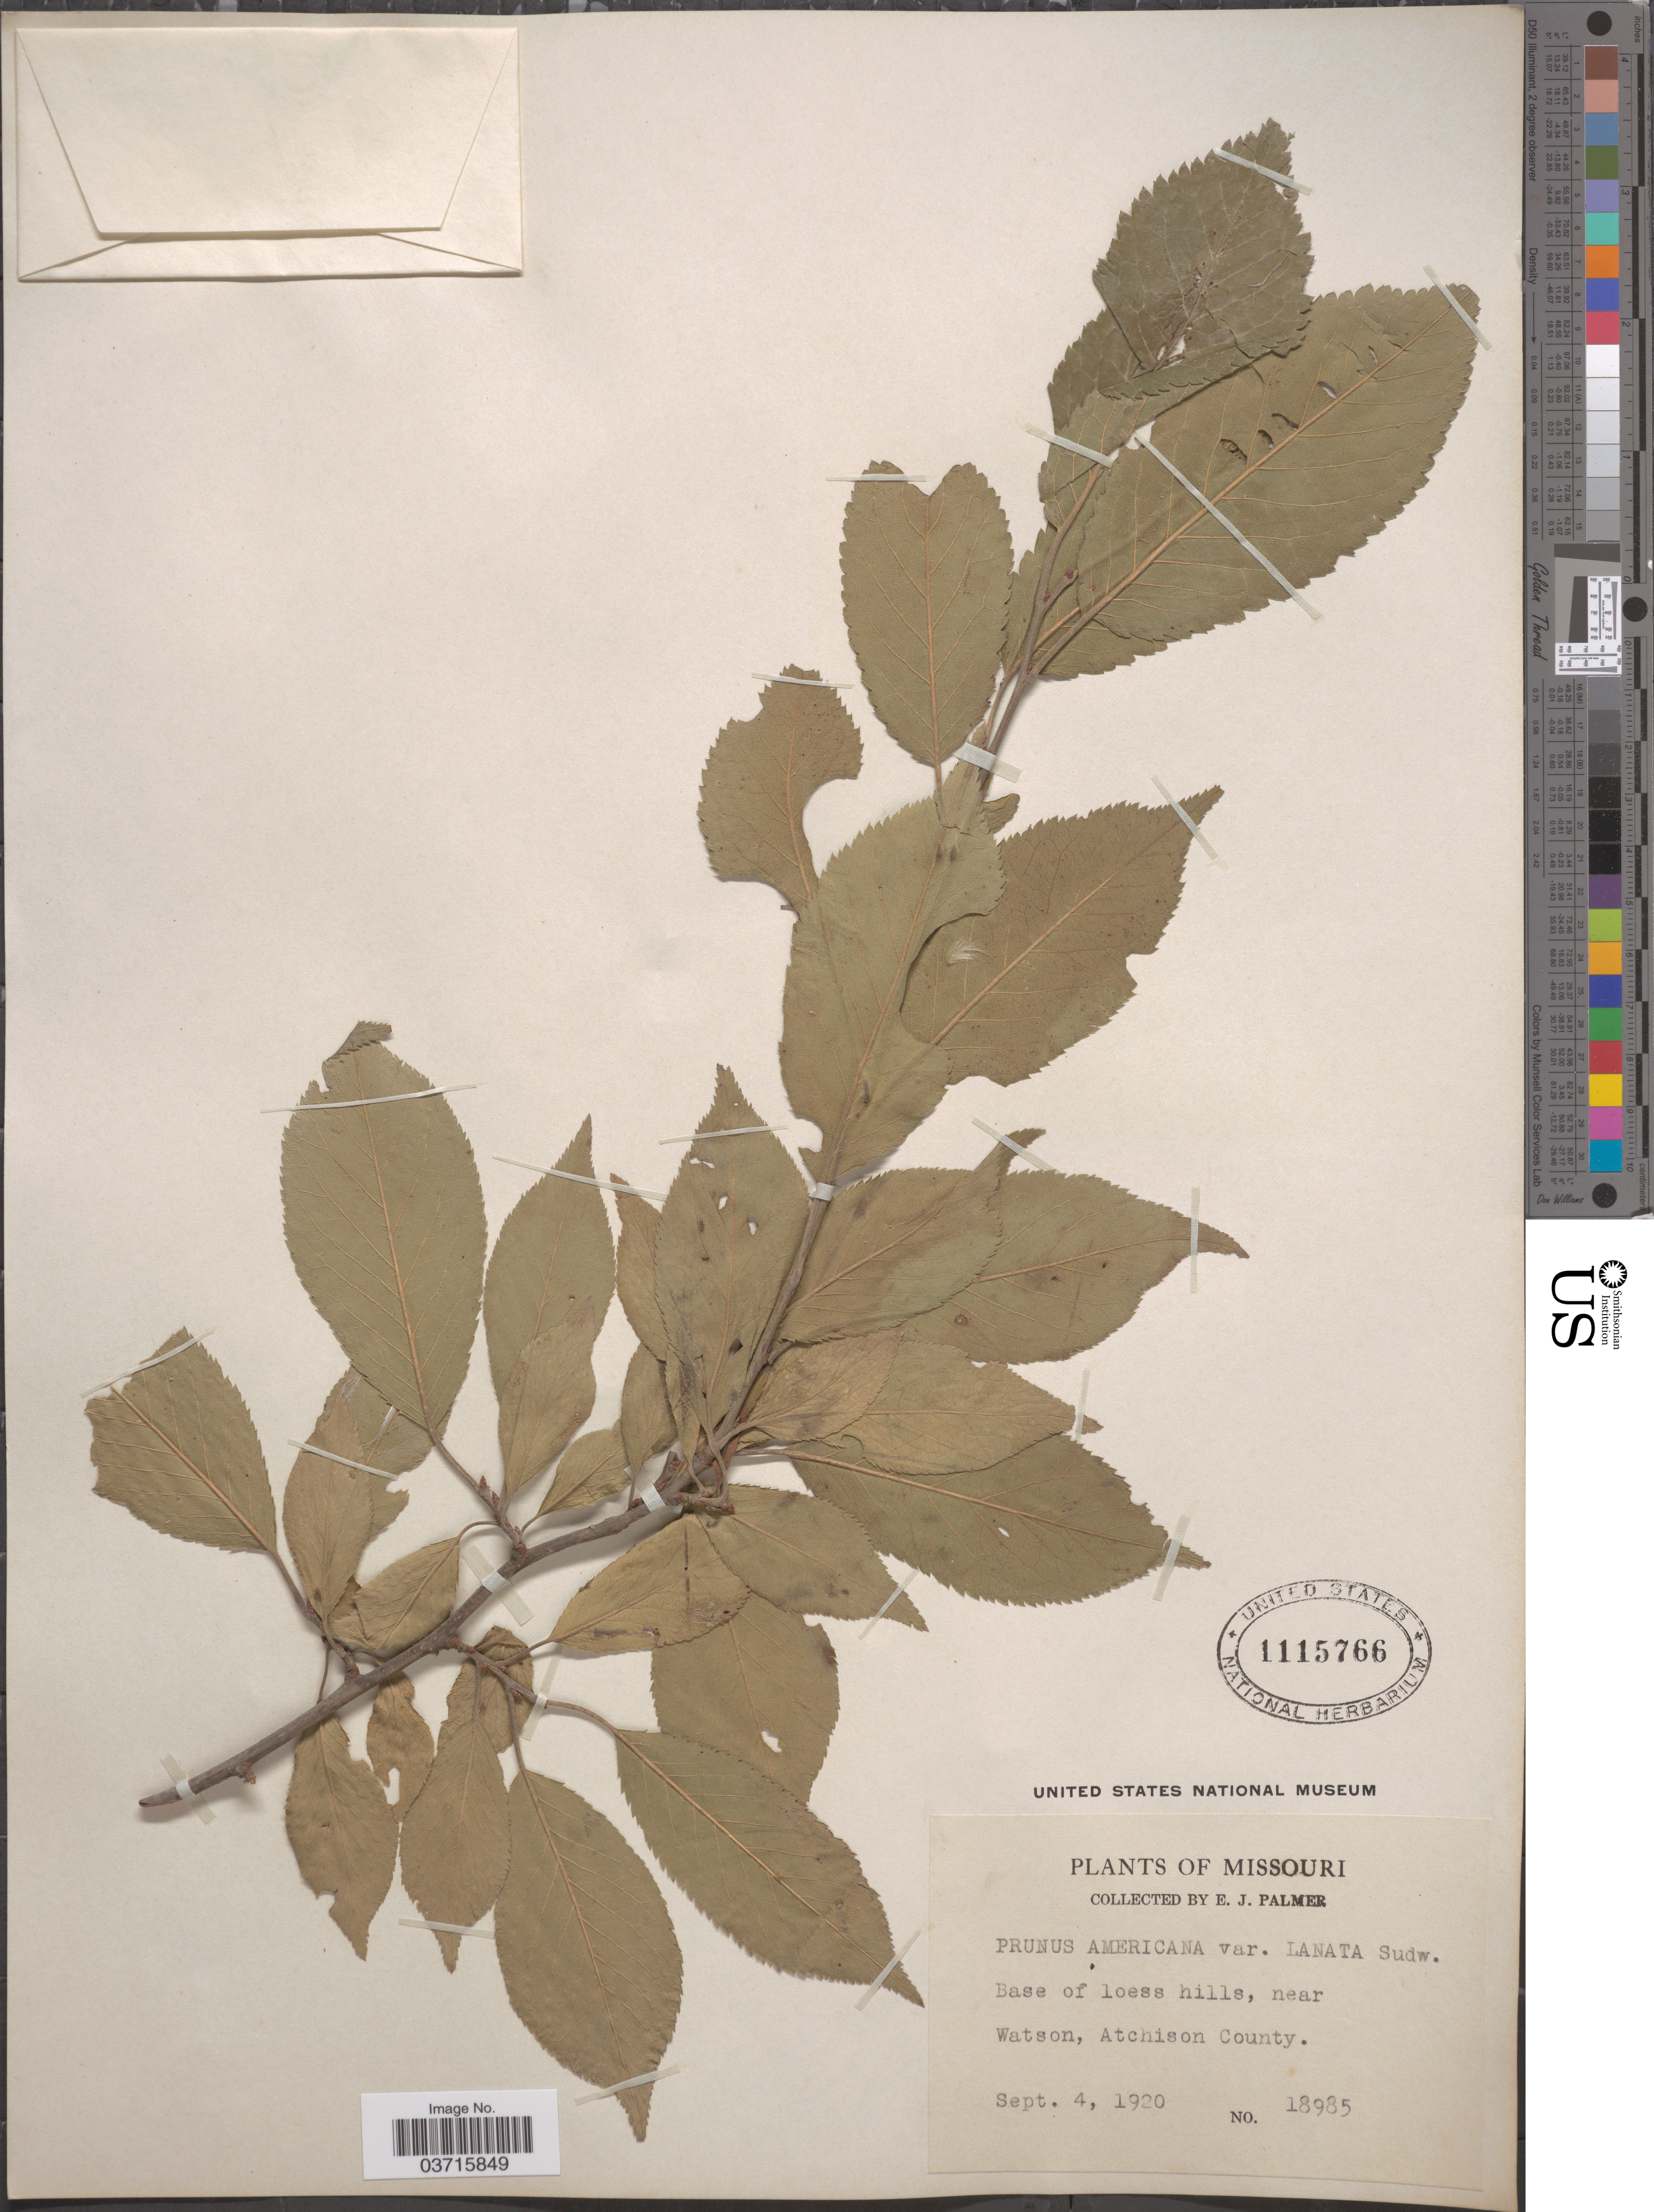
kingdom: Plantae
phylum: Tracheophyta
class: Magnoliopsida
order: Rosales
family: Rosaceae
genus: Prunus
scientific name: Prunus lanata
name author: (Sudw.) Mack. & Bush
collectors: E. J. Palmer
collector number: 18985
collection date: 1920-09-04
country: United States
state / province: Missouri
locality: Base of loess hills, near Watson, Atchison County.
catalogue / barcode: US 1115766